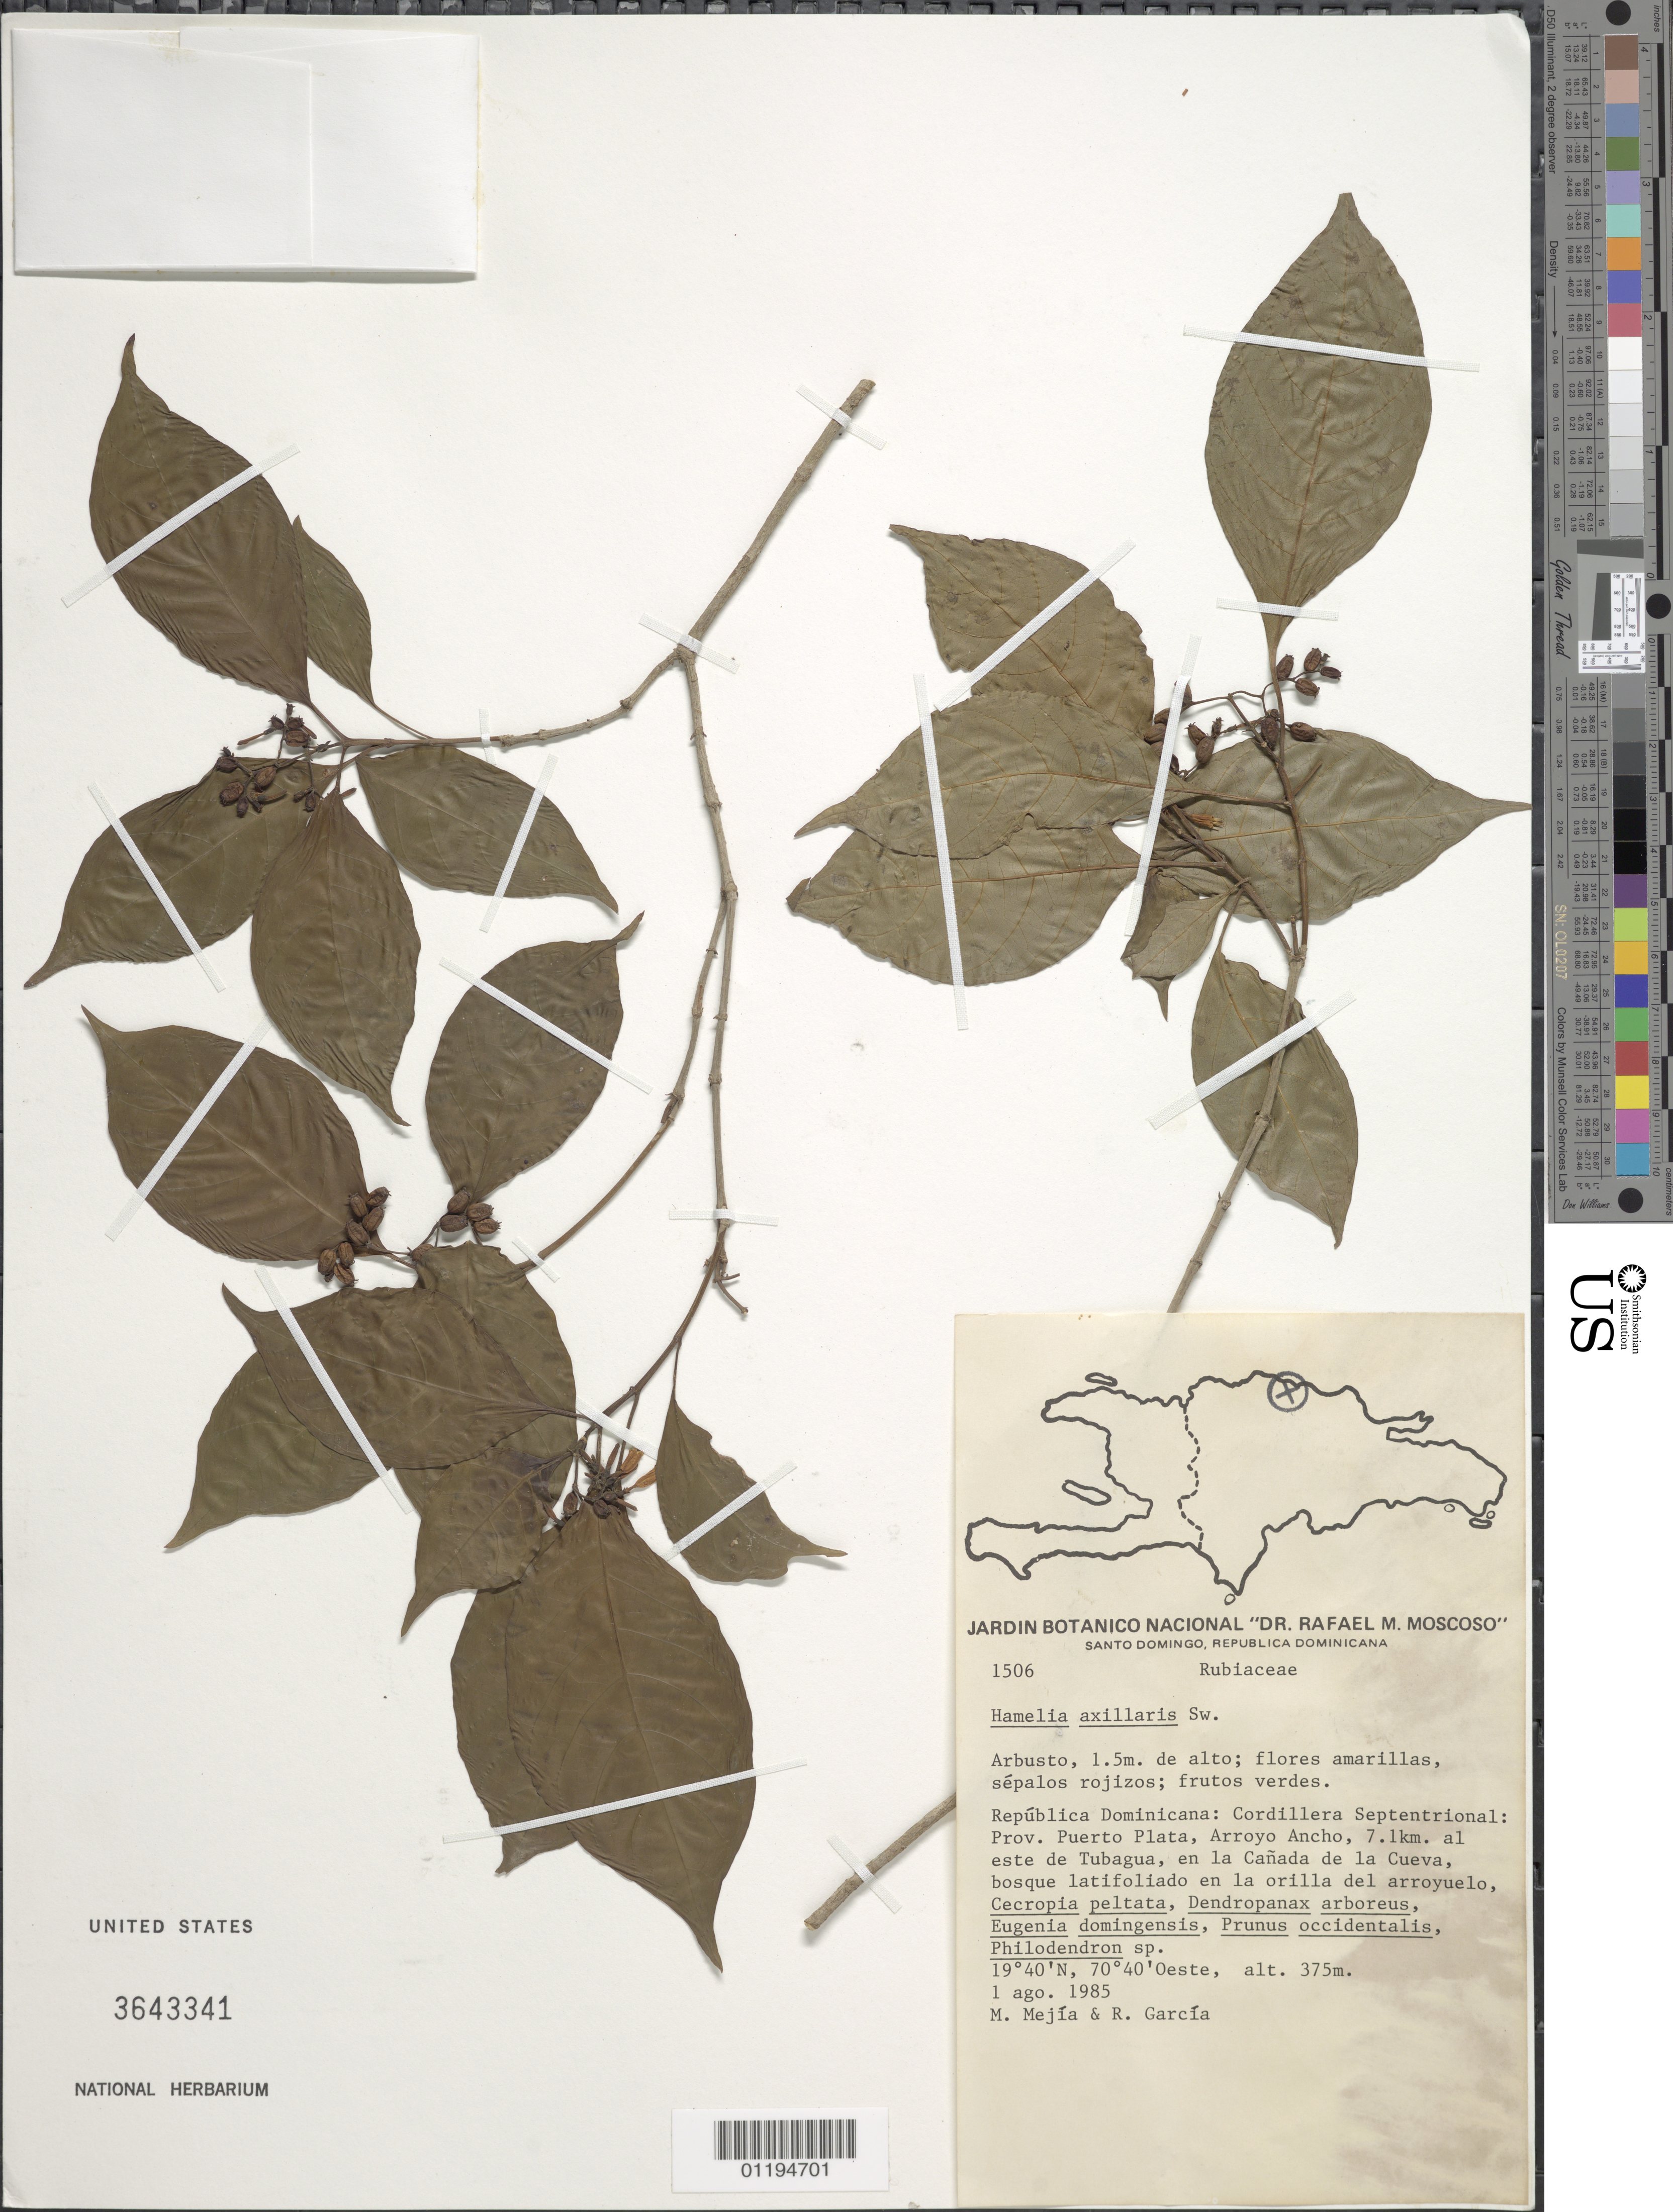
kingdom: Plantae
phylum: Tracheophyta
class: Magnoliopsida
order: Gentianales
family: Rubiaceae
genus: Hamelia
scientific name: Hamelia axillaris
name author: Sw.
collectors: M. Mejia & R. Garcia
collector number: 1506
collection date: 1985-08-01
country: Dominican Republic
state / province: Puerto Plata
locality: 7.1 km E of Tubagua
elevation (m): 375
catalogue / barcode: US 3643341